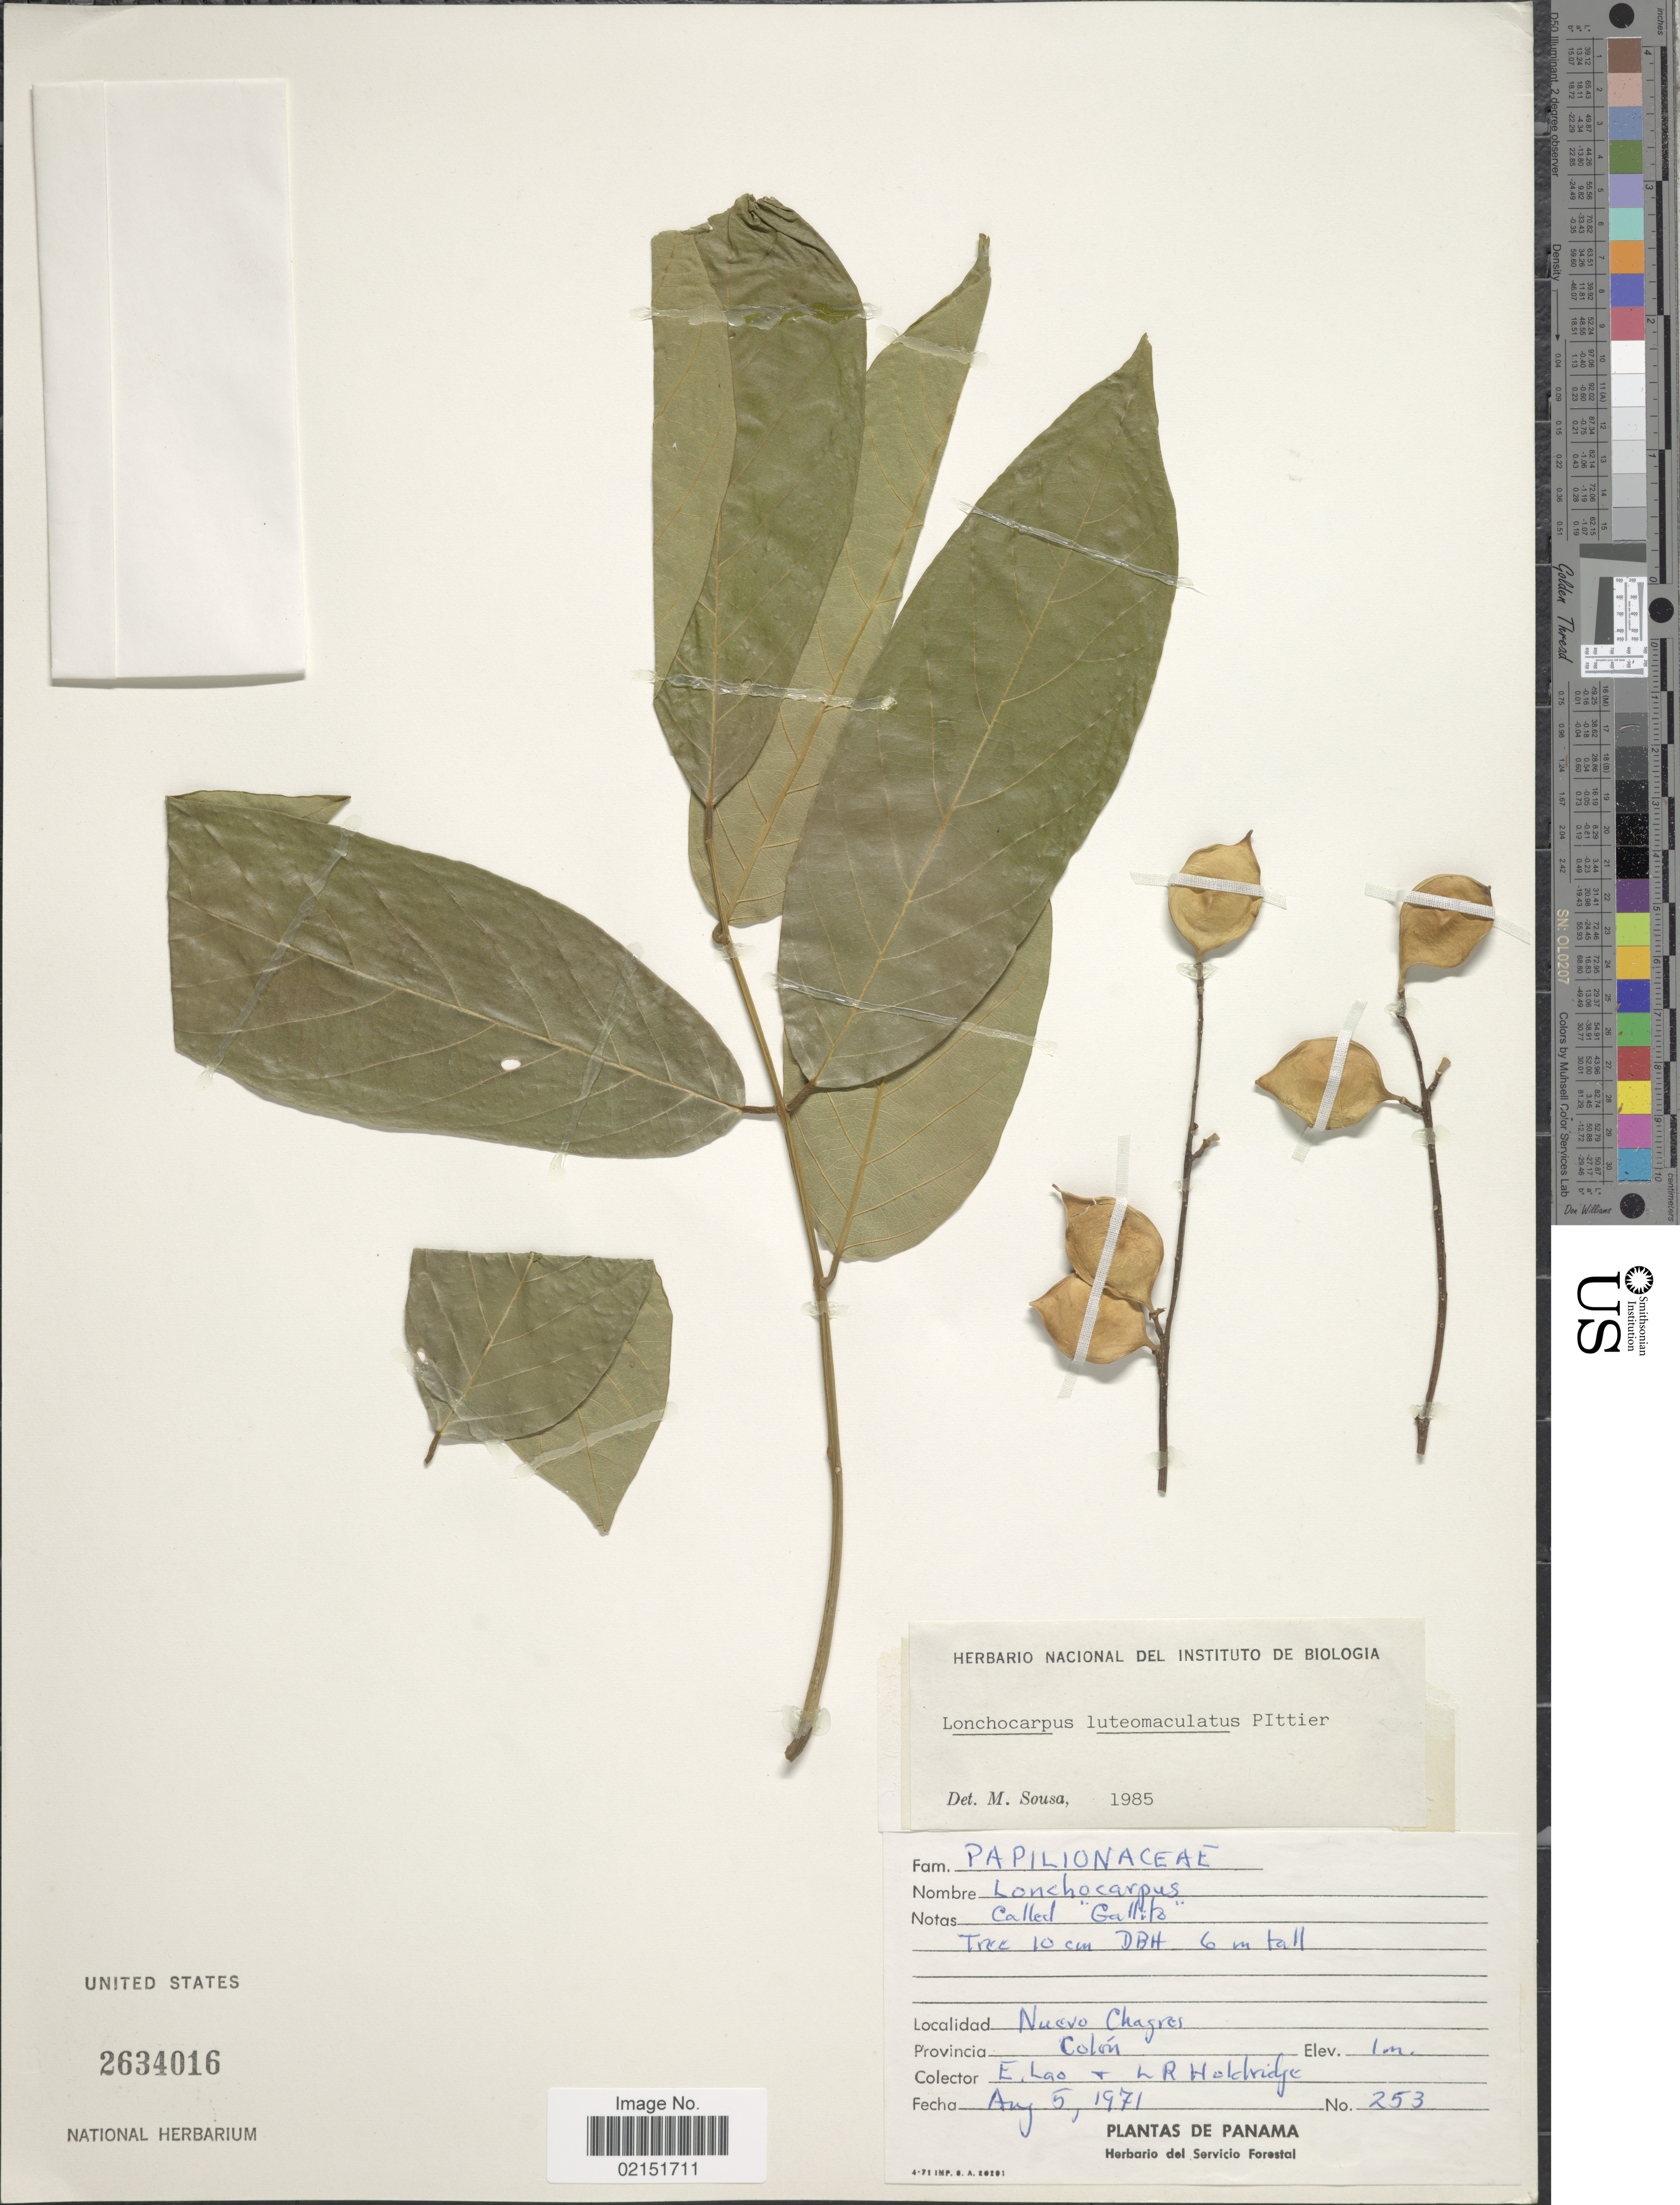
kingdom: Plantae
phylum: Tracheophyta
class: Magnoliopsida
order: Fabales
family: Fabaceae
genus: Lonchocarpus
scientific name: Lonchocarpus luteomaculatus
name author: Pittier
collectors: E. Lao & L. Holdridge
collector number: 253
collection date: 1971-08-05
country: Panama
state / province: Colón / Panamá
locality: Nuevo Chagres, Colon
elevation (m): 1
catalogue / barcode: US 2634016